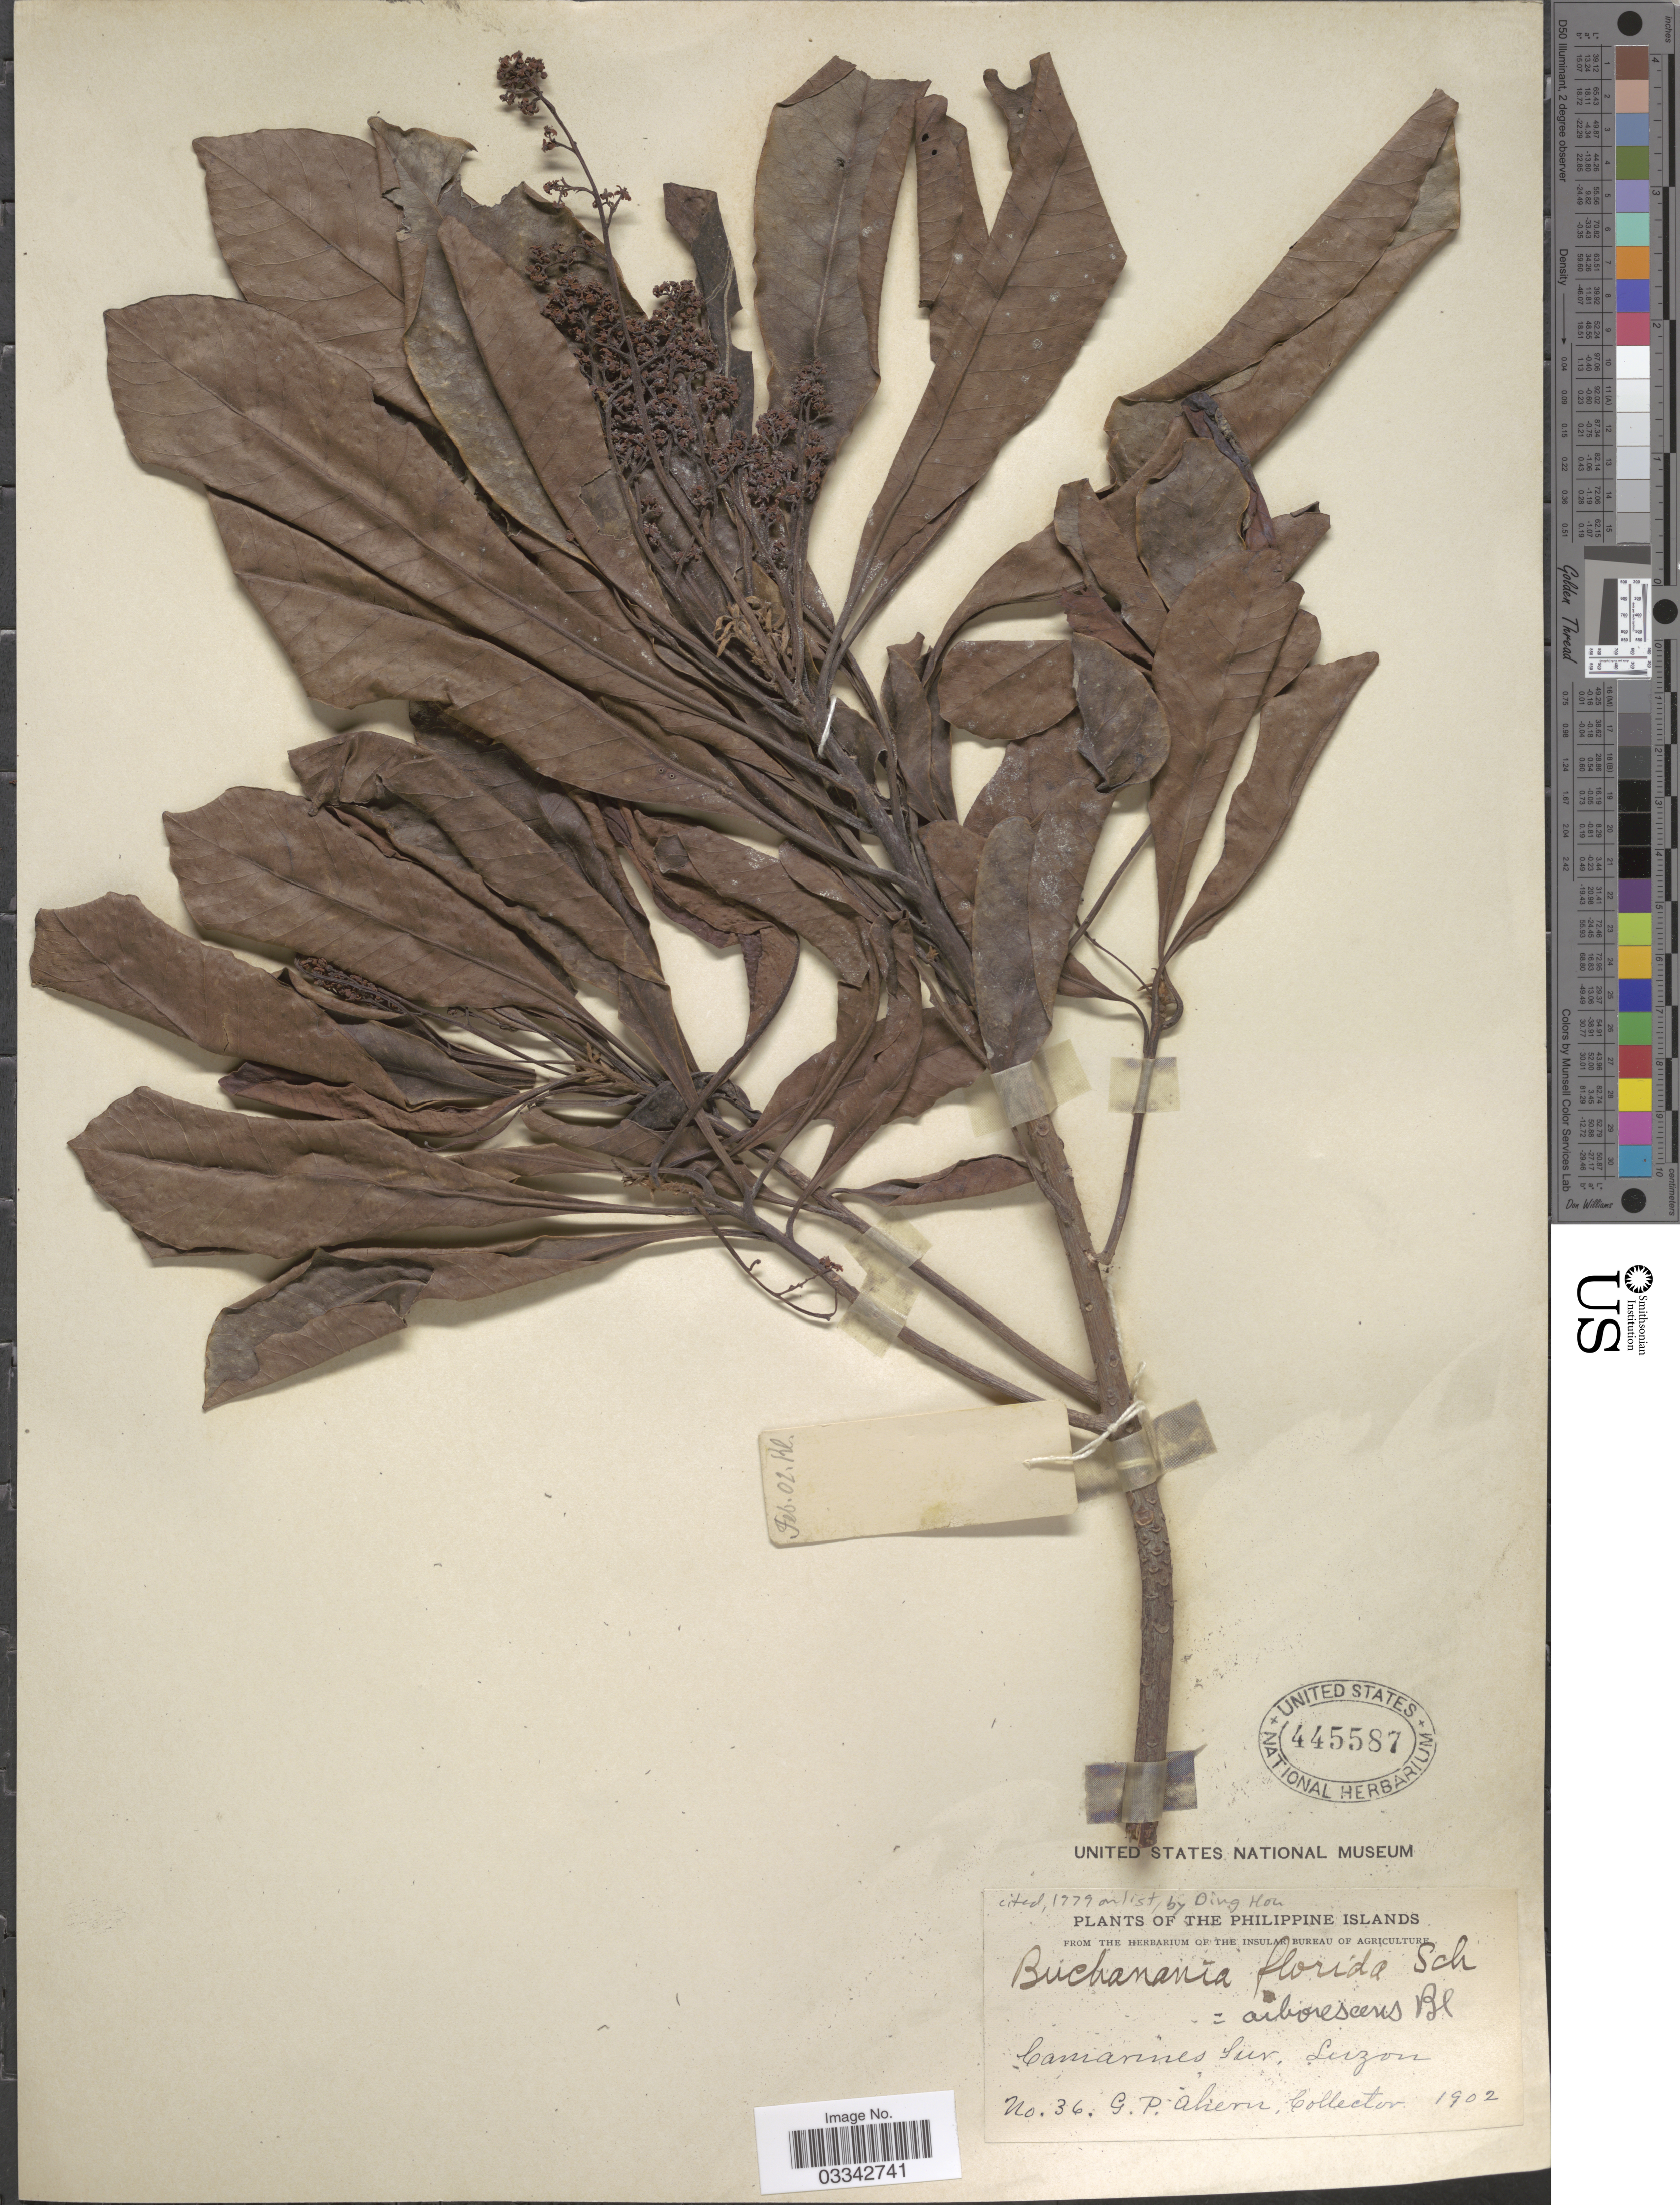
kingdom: Plantae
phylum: Tracheophyta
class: Magnoliopsida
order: Sapindales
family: Anacardiaceae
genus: Buchanania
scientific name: Buchanania arborescens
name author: (Blume) Blume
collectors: G. Ahern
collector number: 36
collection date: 1902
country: Philippines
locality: The Philippine Islands. Camarines Sur, Luzon.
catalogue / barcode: US 445587